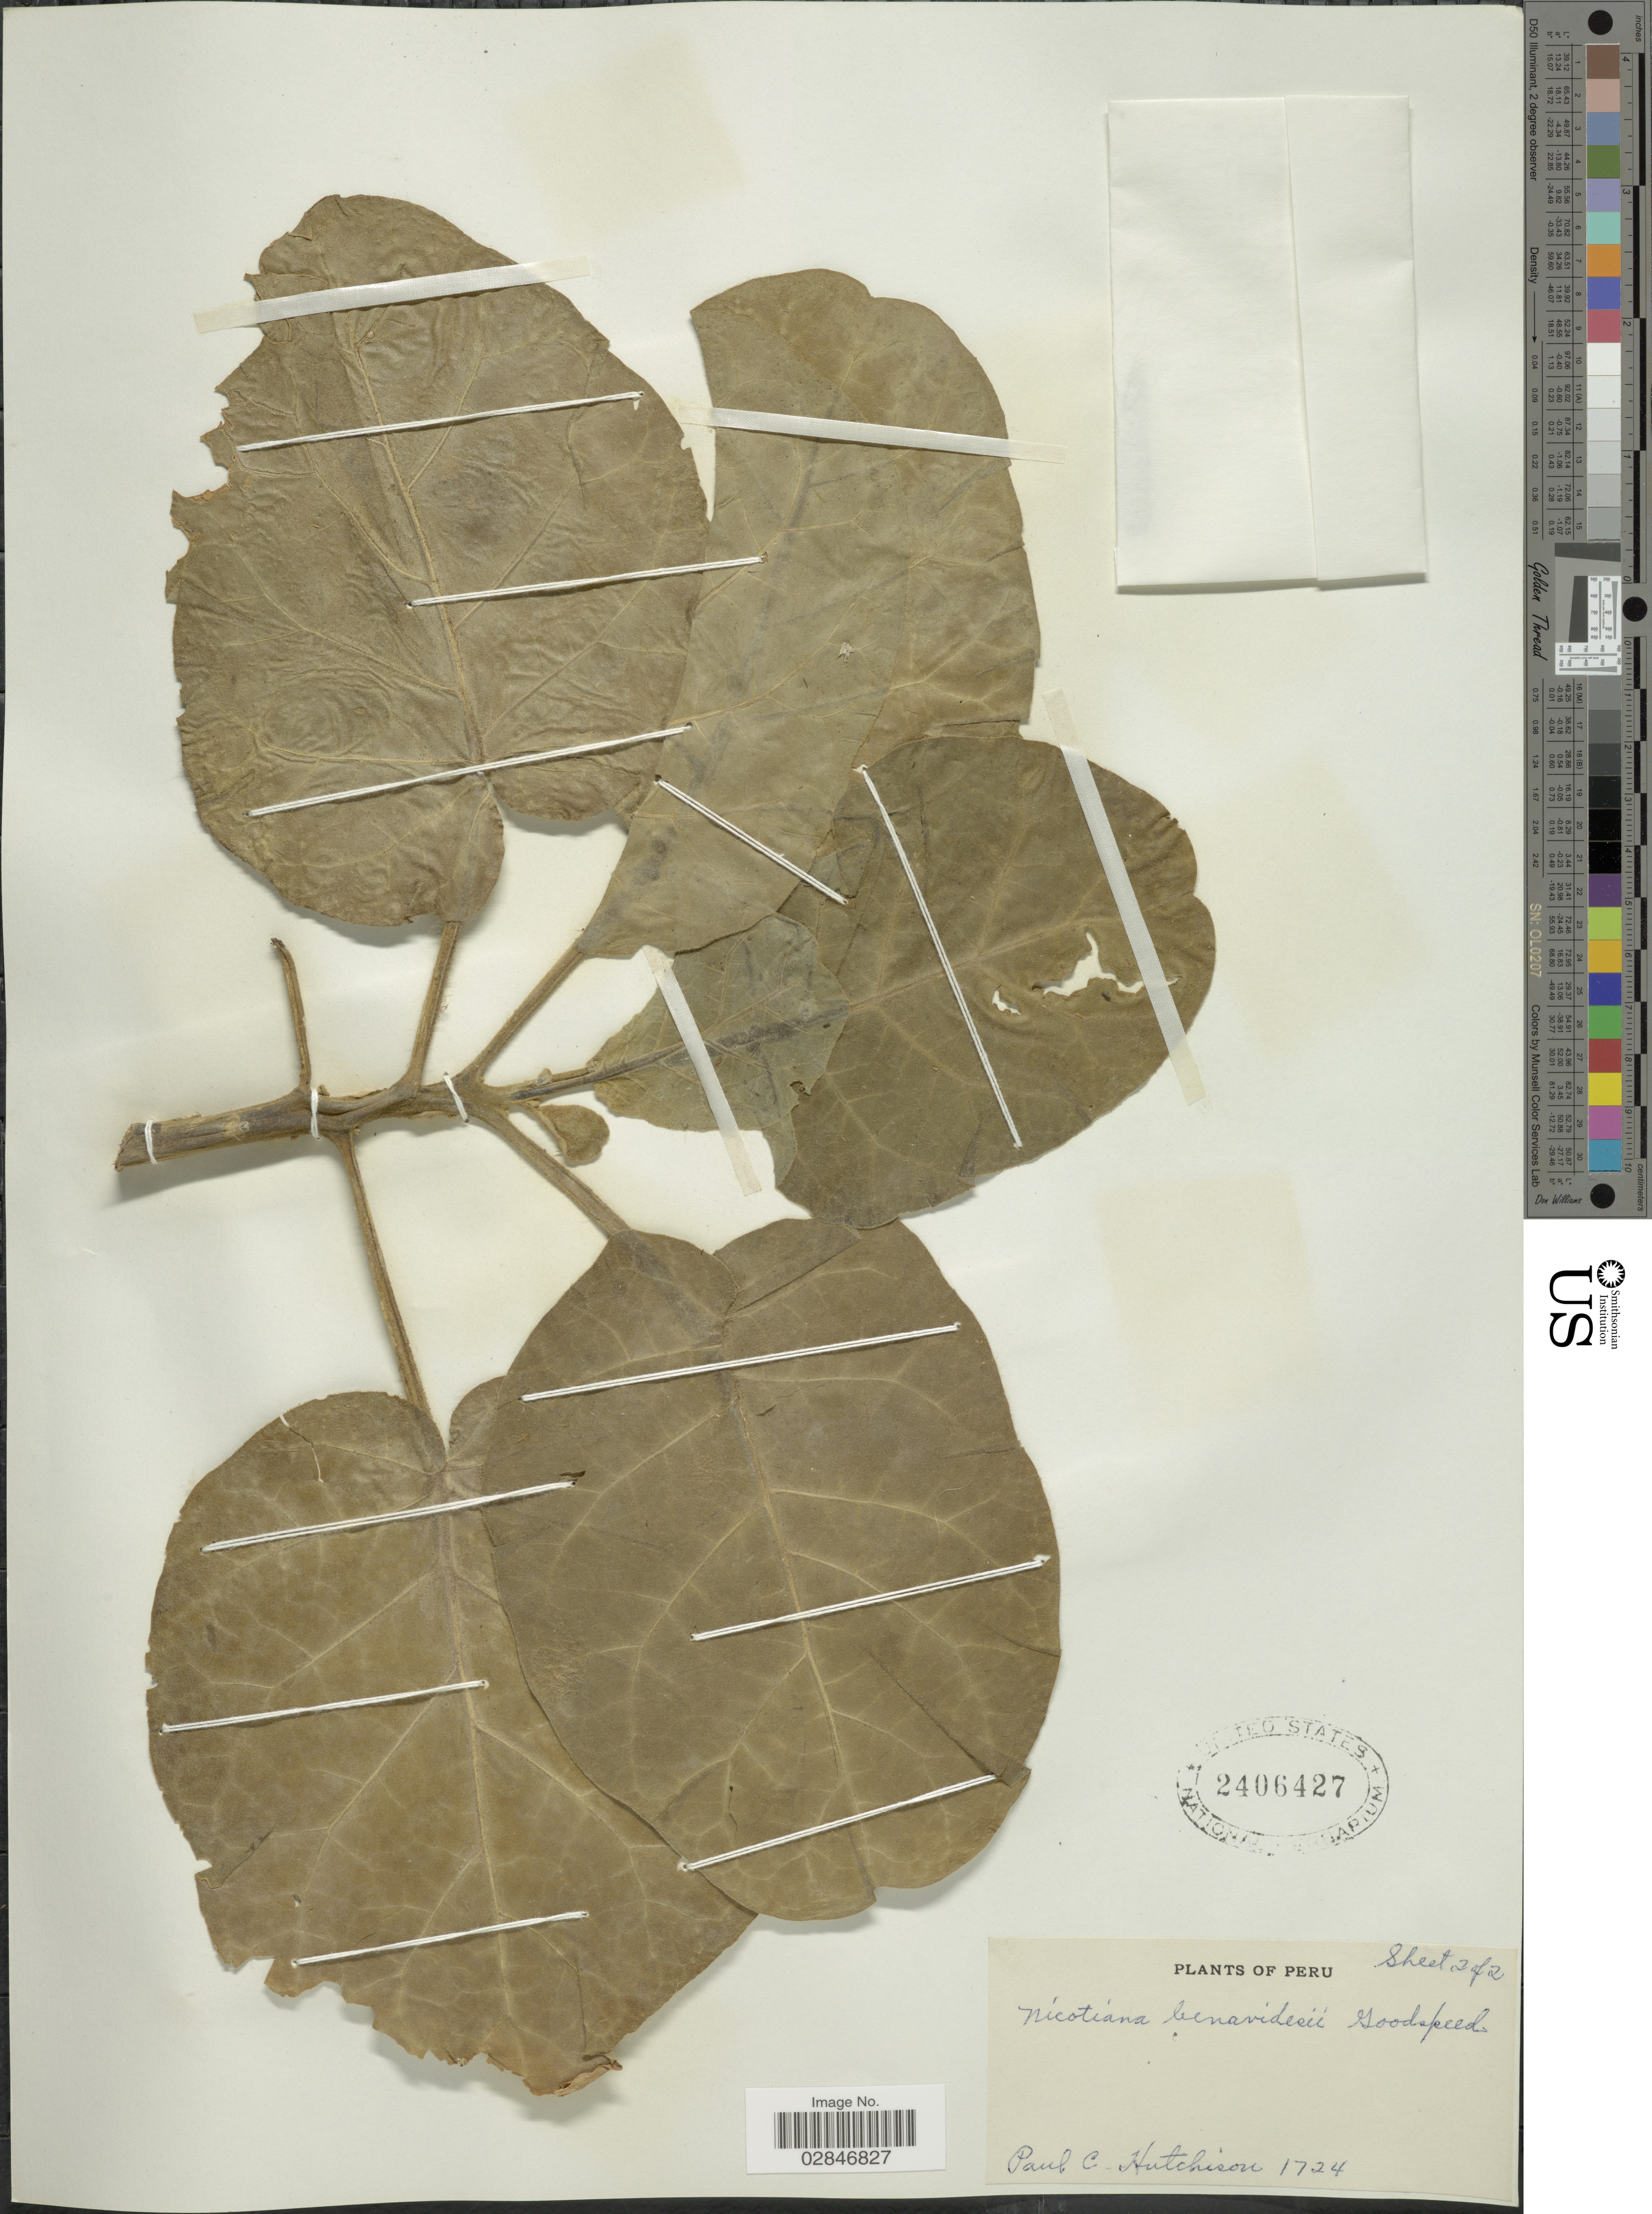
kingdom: Plantae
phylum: Tracheophyta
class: Magnoliopsida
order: Solanales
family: Solanaceae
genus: Nicotiana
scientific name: Nicotiana benavidesii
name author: Goodsp.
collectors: P. C. Hutchison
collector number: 1724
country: Peru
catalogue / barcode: US 2406427